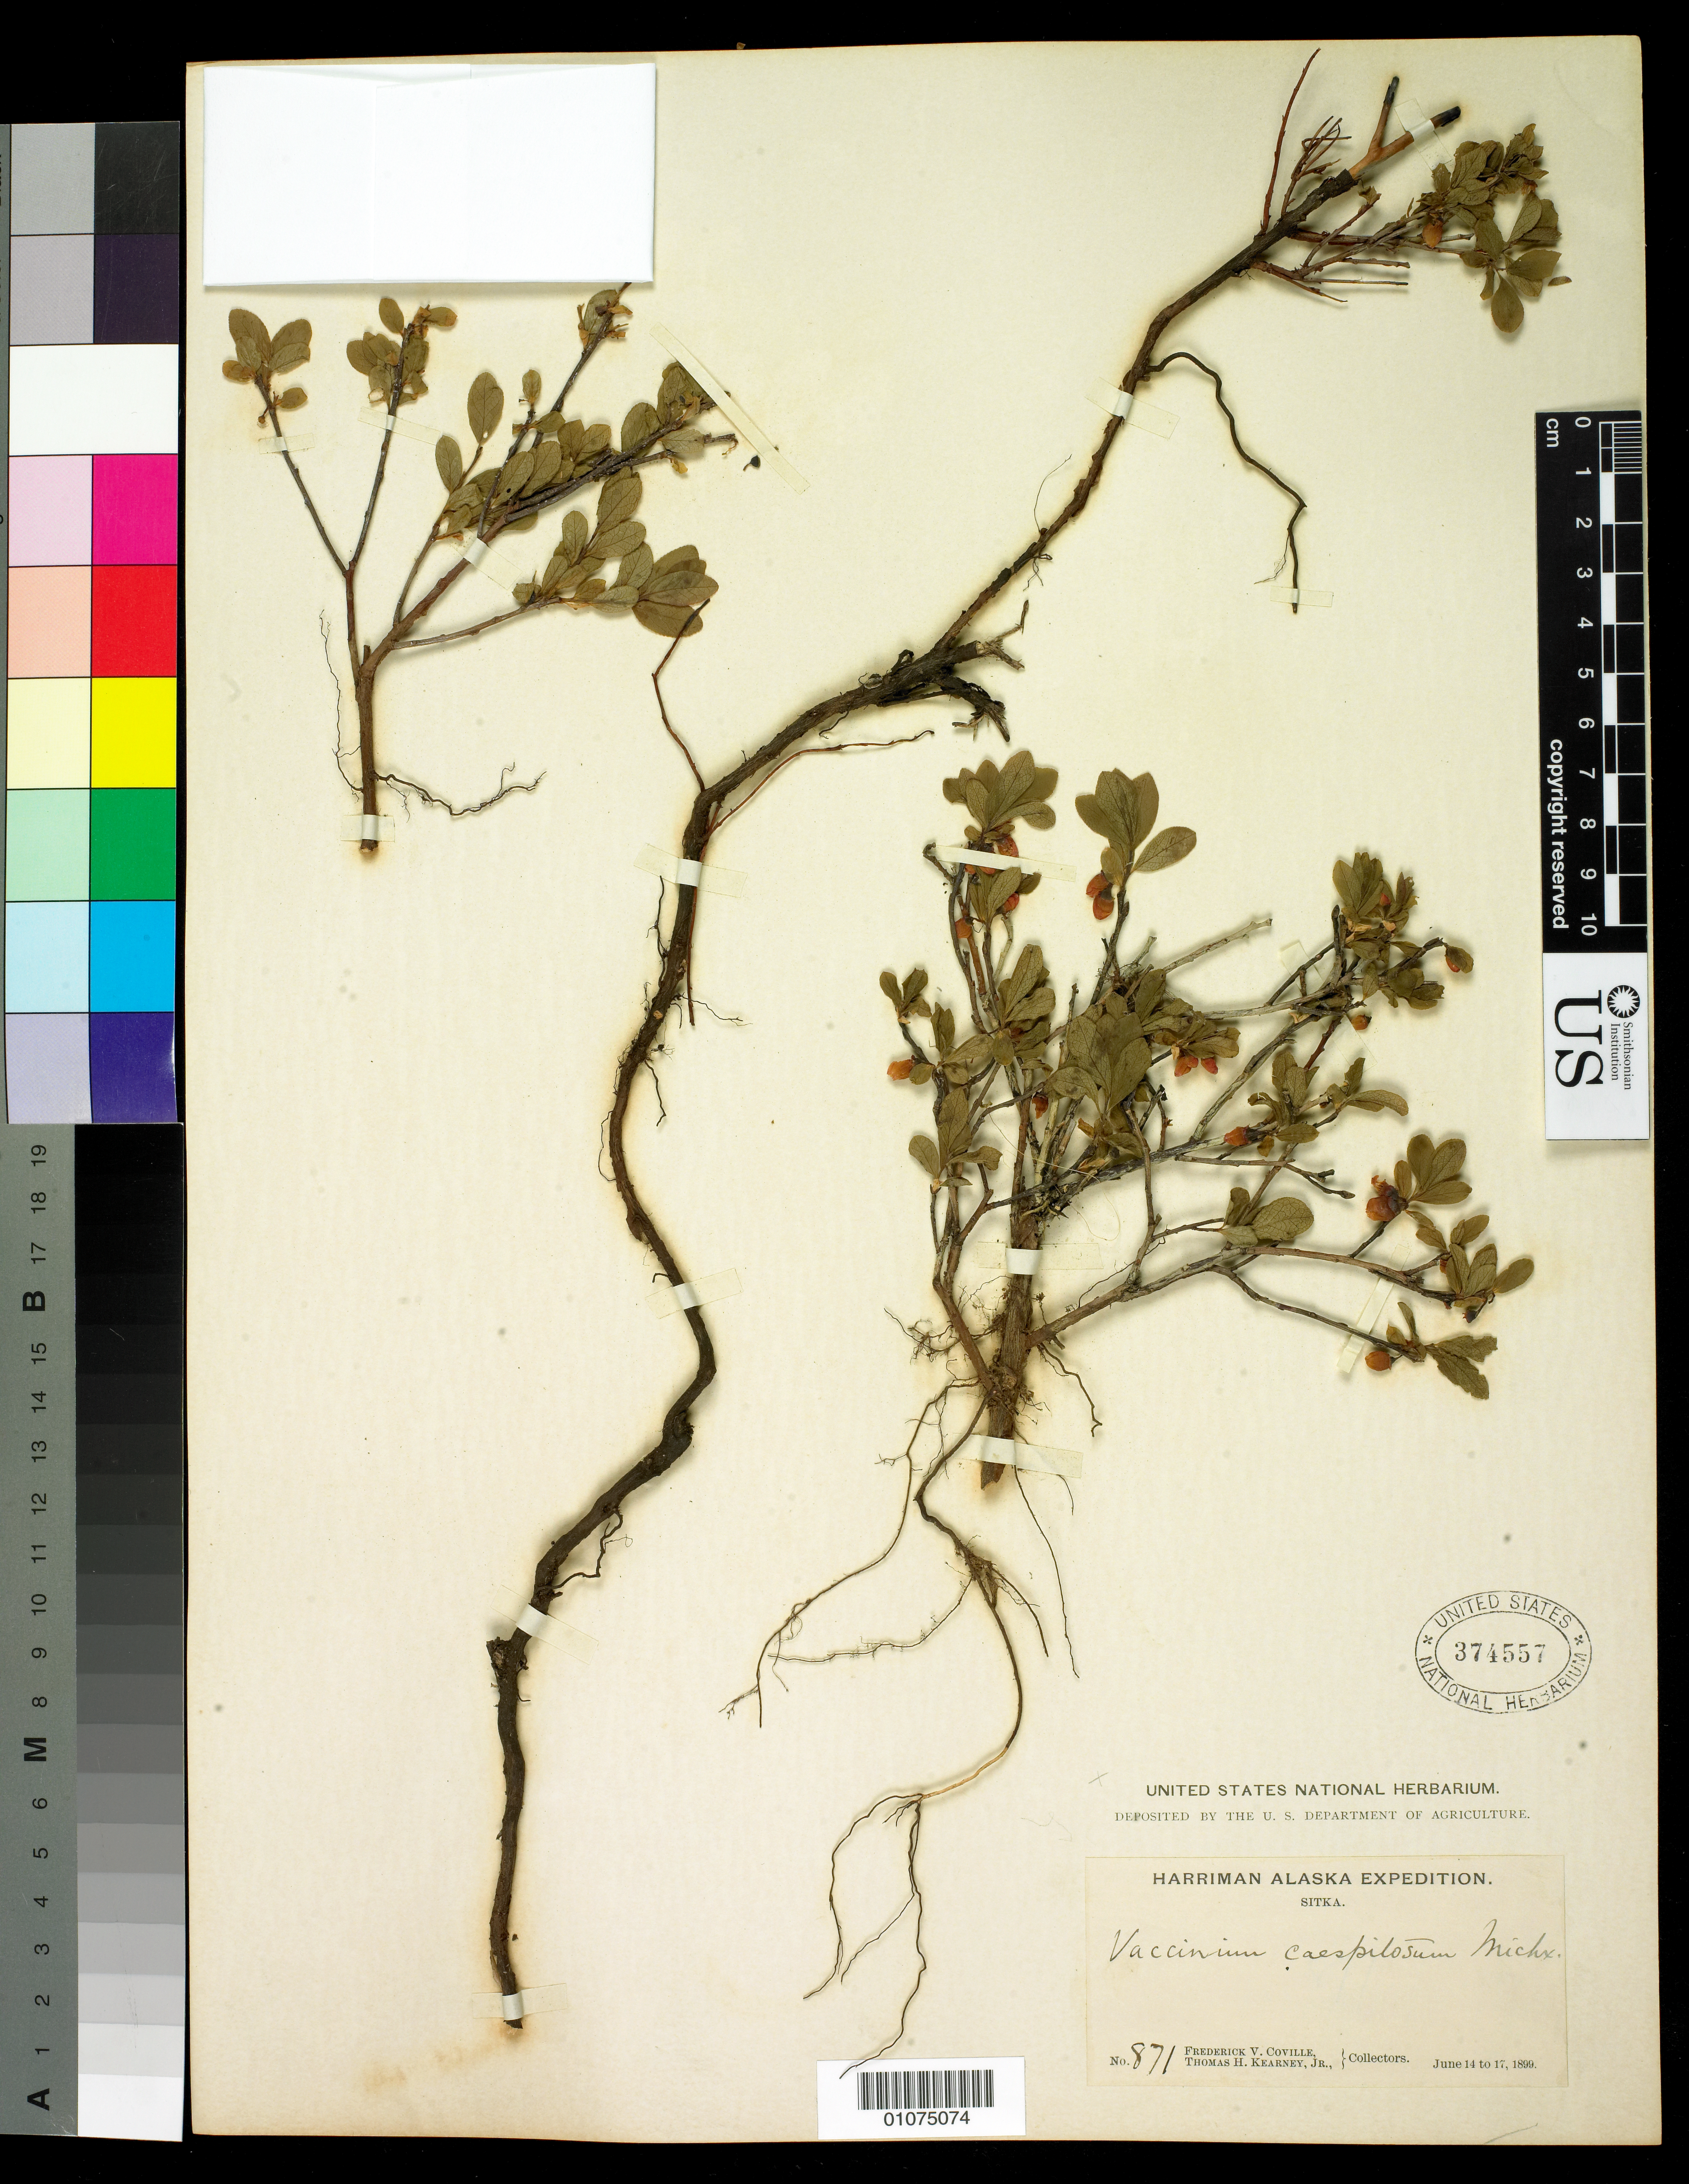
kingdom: Plantae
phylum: Tracheophyta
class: Magnoliopsida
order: Ericales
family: Ericaceae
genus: Vaccinium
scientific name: Vaccinium caespitosum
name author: Michx.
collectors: F. V. Coville & T. H. Kearney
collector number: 871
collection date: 1899-06-14/1899-06-17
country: United States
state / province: Alaska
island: Baranof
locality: Sitka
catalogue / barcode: US 374557